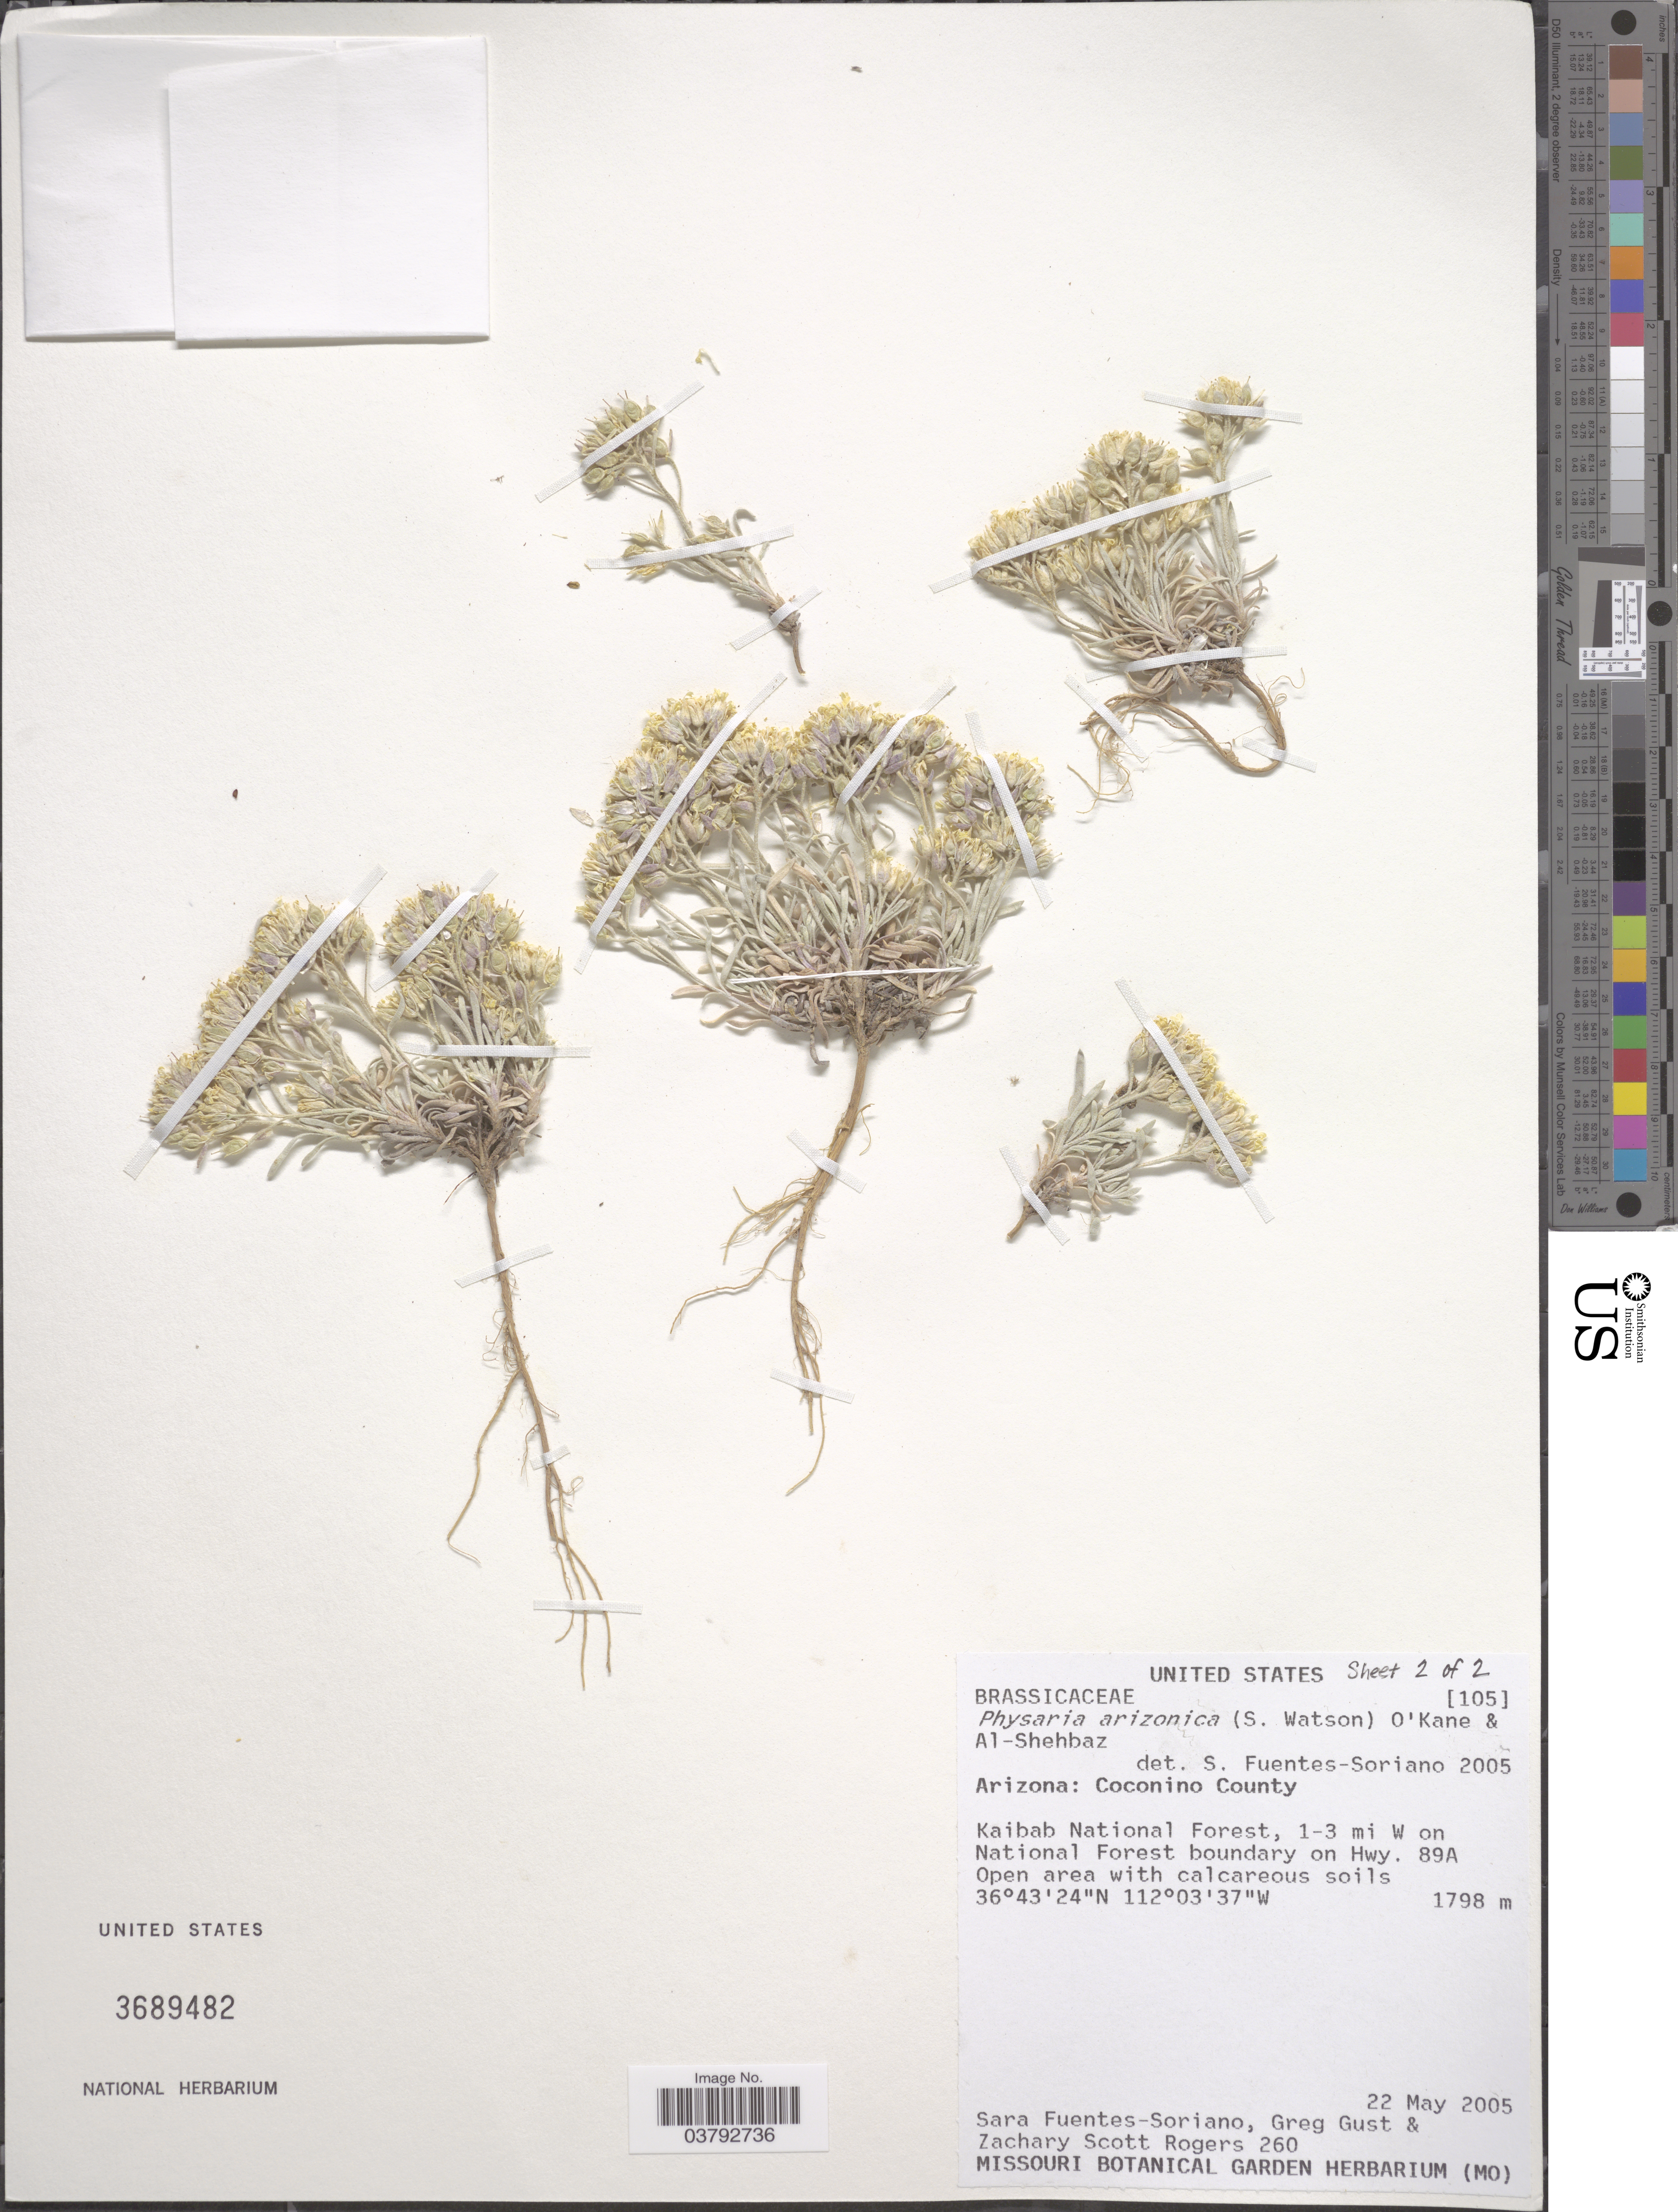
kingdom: Plantae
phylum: Tracheophyta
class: Magnoliopsida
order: Brassicales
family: Brassicaceae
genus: Physaria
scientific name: Physaria arizonica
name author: (S. Watson) O'Kane & Al-Shehbaz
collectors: S. Fuentes-Soriano, G. Gust & Z. S. Rogers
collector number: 260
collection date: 2005-05-22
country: United States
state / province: Arizona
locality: Coconino County. Kaibab National Forest, 1-3 mi W on National Forest boundary on Hwy. 89A.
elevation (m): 1798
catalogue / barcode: US 3689482